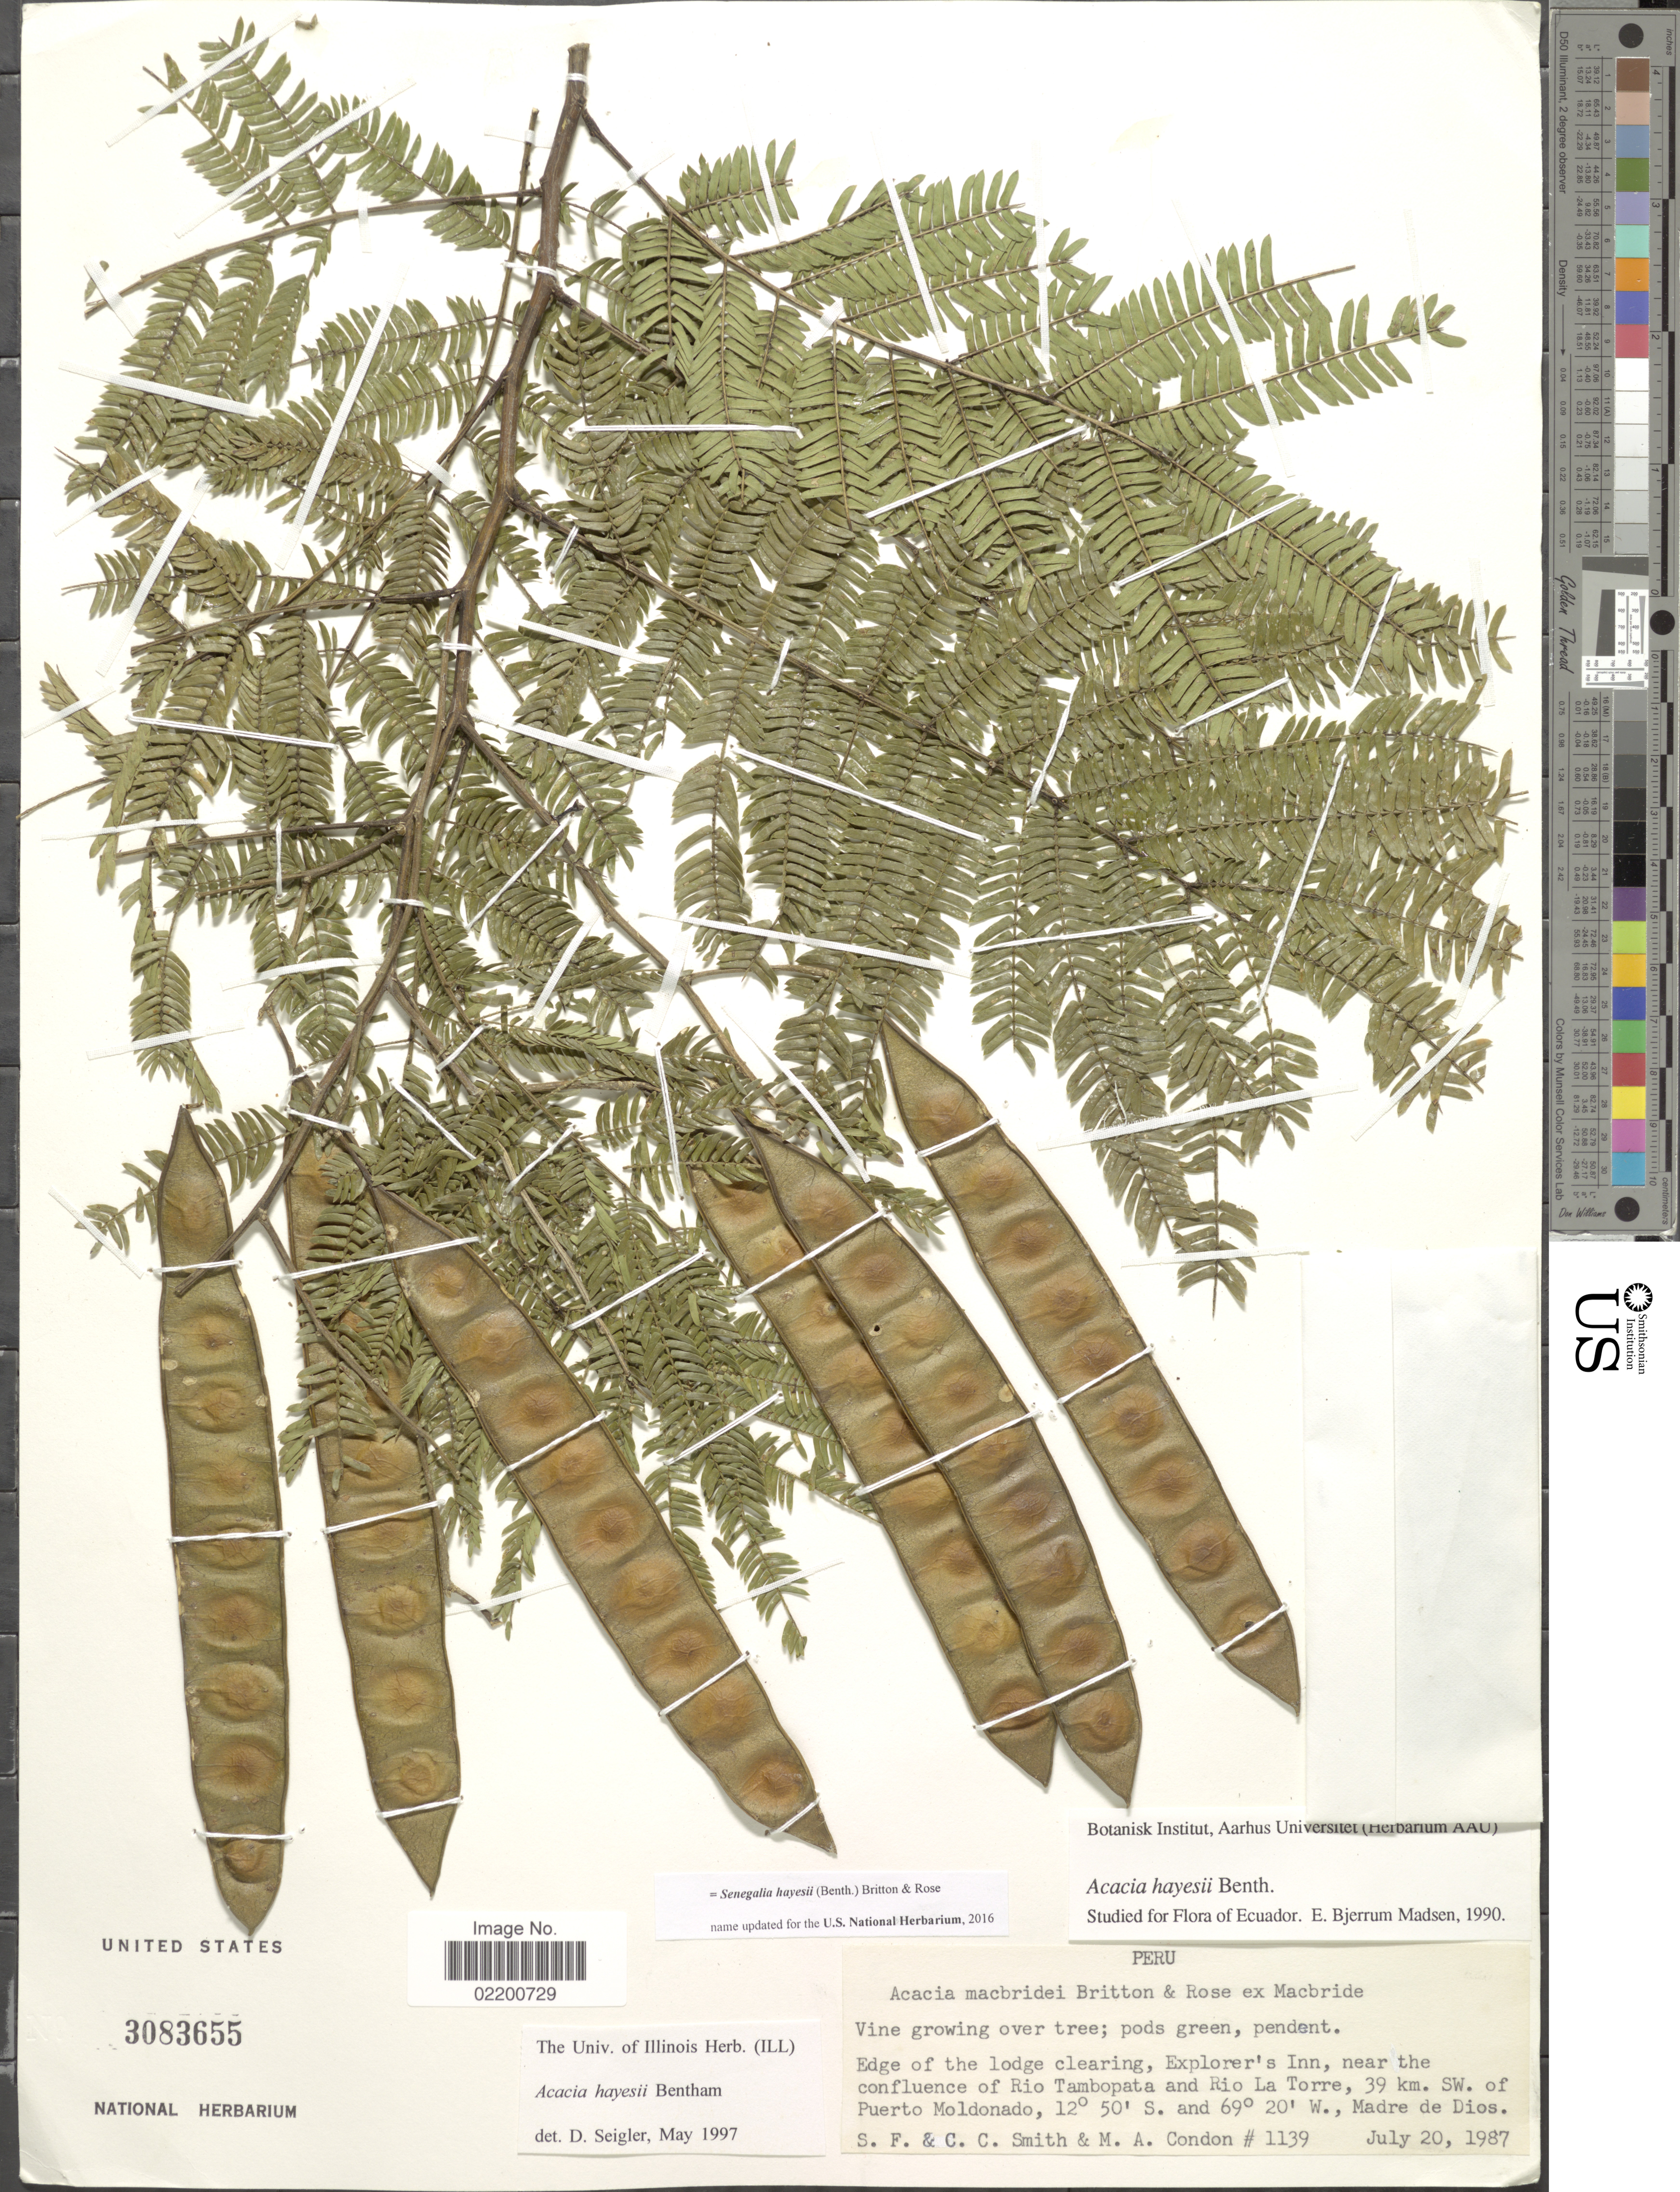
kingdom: Plantae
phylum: Tracheophyta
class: Magnoliopsida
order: Fabales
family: Fabaceae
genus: Senegalia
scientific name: Senegalia hayesii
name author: (Benth.) Britton & Rose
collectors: S.F. Smith, C. C. Smith & M. Condon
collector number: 1139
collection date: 1987-07-20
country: Peru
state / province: Madre de Dios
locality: Edge of the lodge clearing, Explorer's Inn, near the confluence of Rio Tambopata and Rio La Torre, 39 km. SW. of Puerto Moldonado, W. Madre de Dios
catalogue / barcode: US 3083655